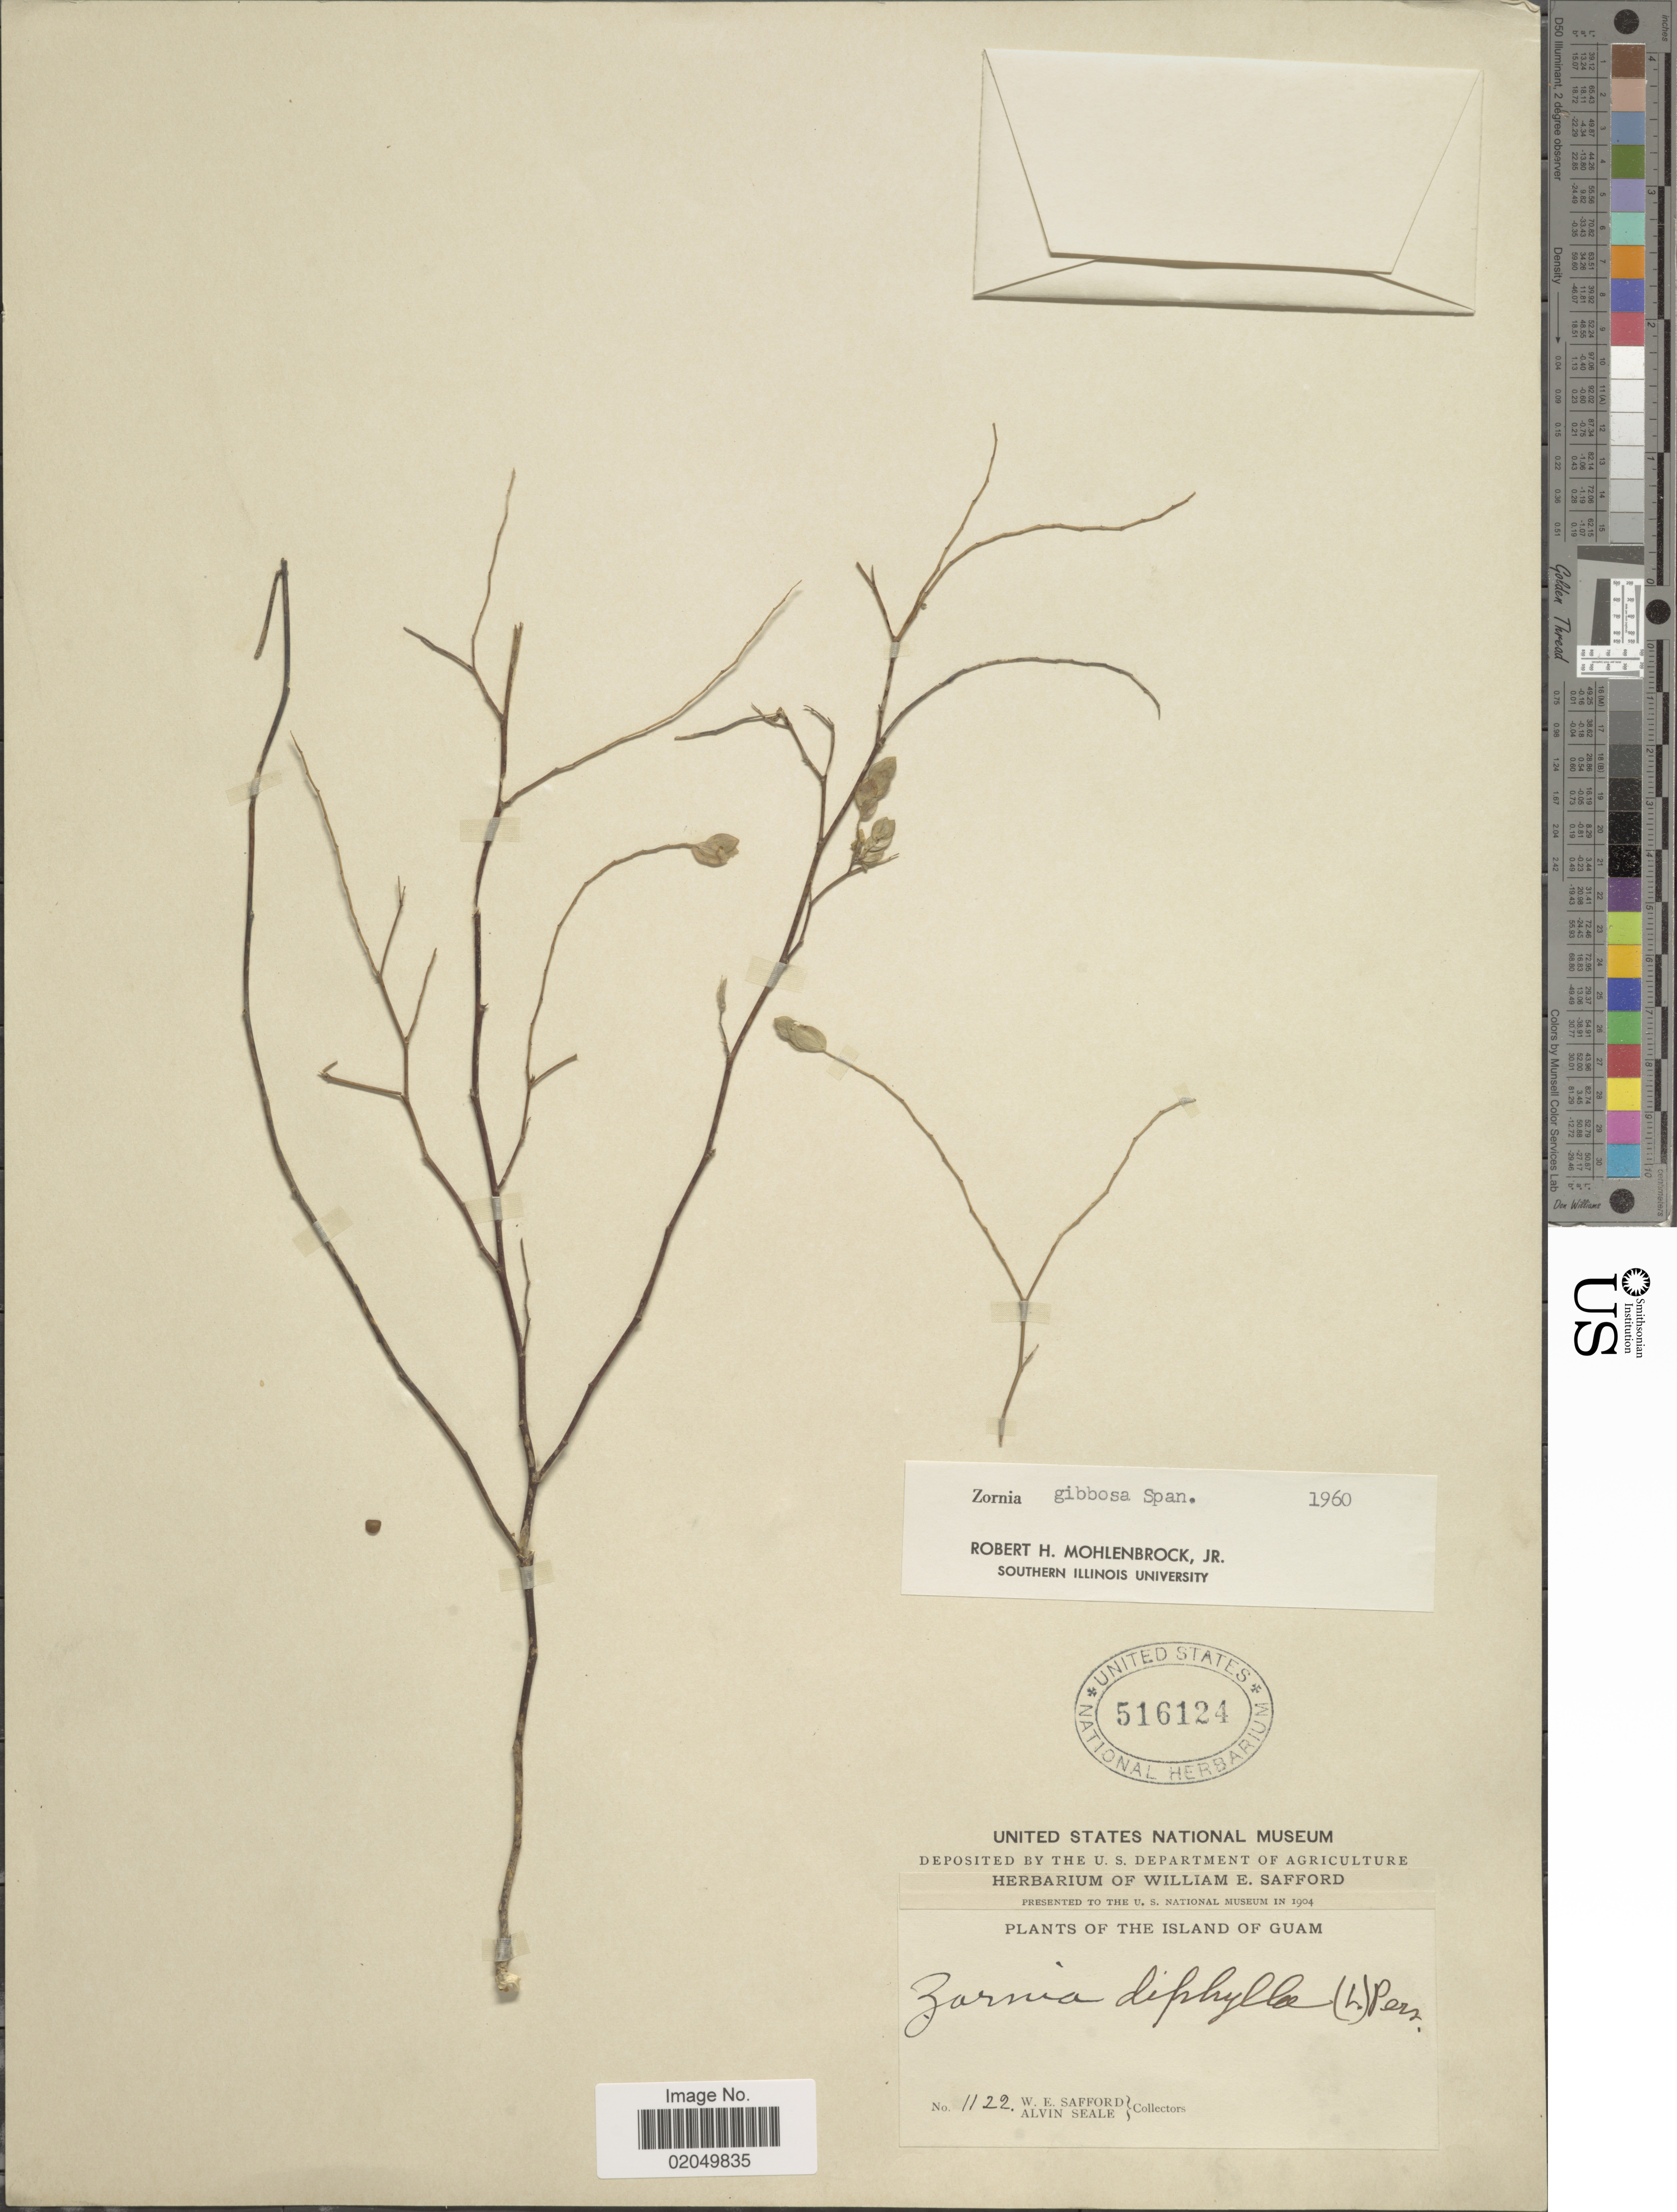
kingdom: Plantae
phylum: Tracheophyta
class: Magnoliopsida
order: Fabales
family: Fabaceae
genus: Zornia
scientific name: Zornia gibbosa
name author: Spanoghe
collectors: W. E. Safford & A. Seale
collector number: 1122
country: Guam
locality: Island of Guam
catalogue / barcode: US 516124